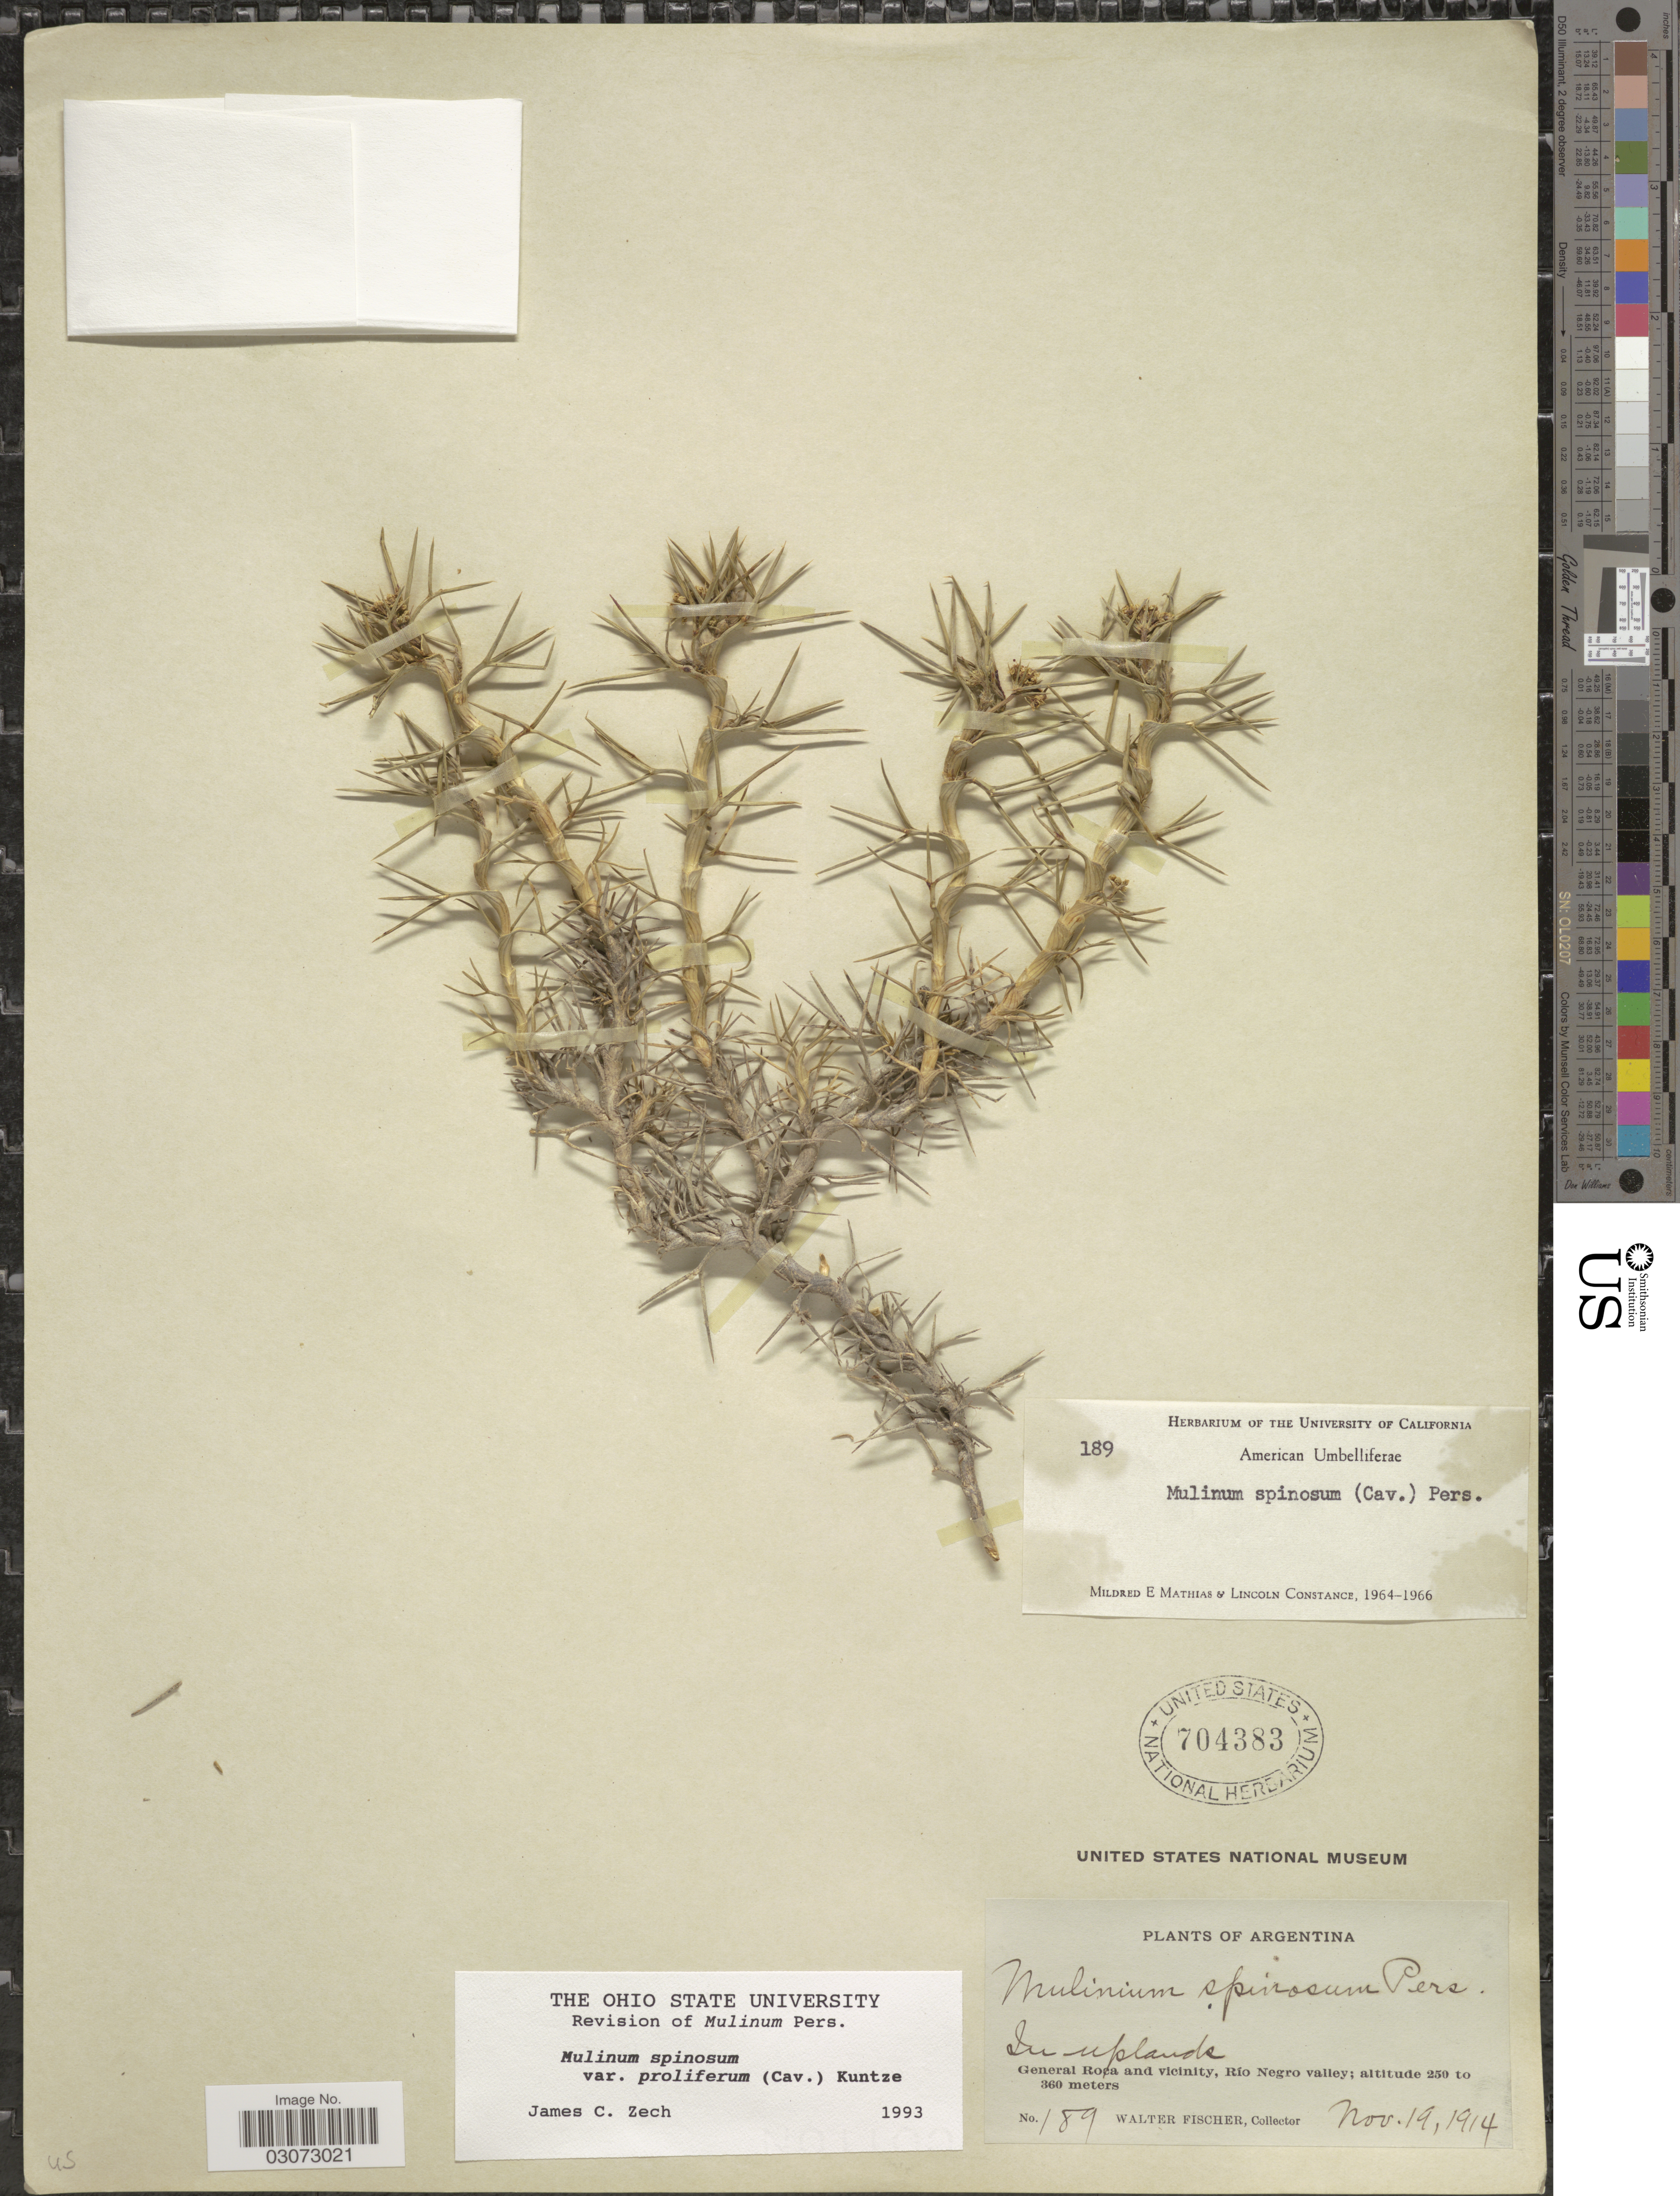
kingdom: Plantae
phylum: Tracheophyta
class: Magnoliopsida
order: Apiales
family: Apiaceae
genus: Mulinum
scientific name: Mulinum spinosum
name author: Pers.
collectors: W. Fischer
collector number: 189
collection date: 1914-11-19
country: Argentina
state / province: Rio Negro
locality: General Roca and vicinity, Río Negro valley.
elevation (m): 250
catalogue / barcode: US 704383